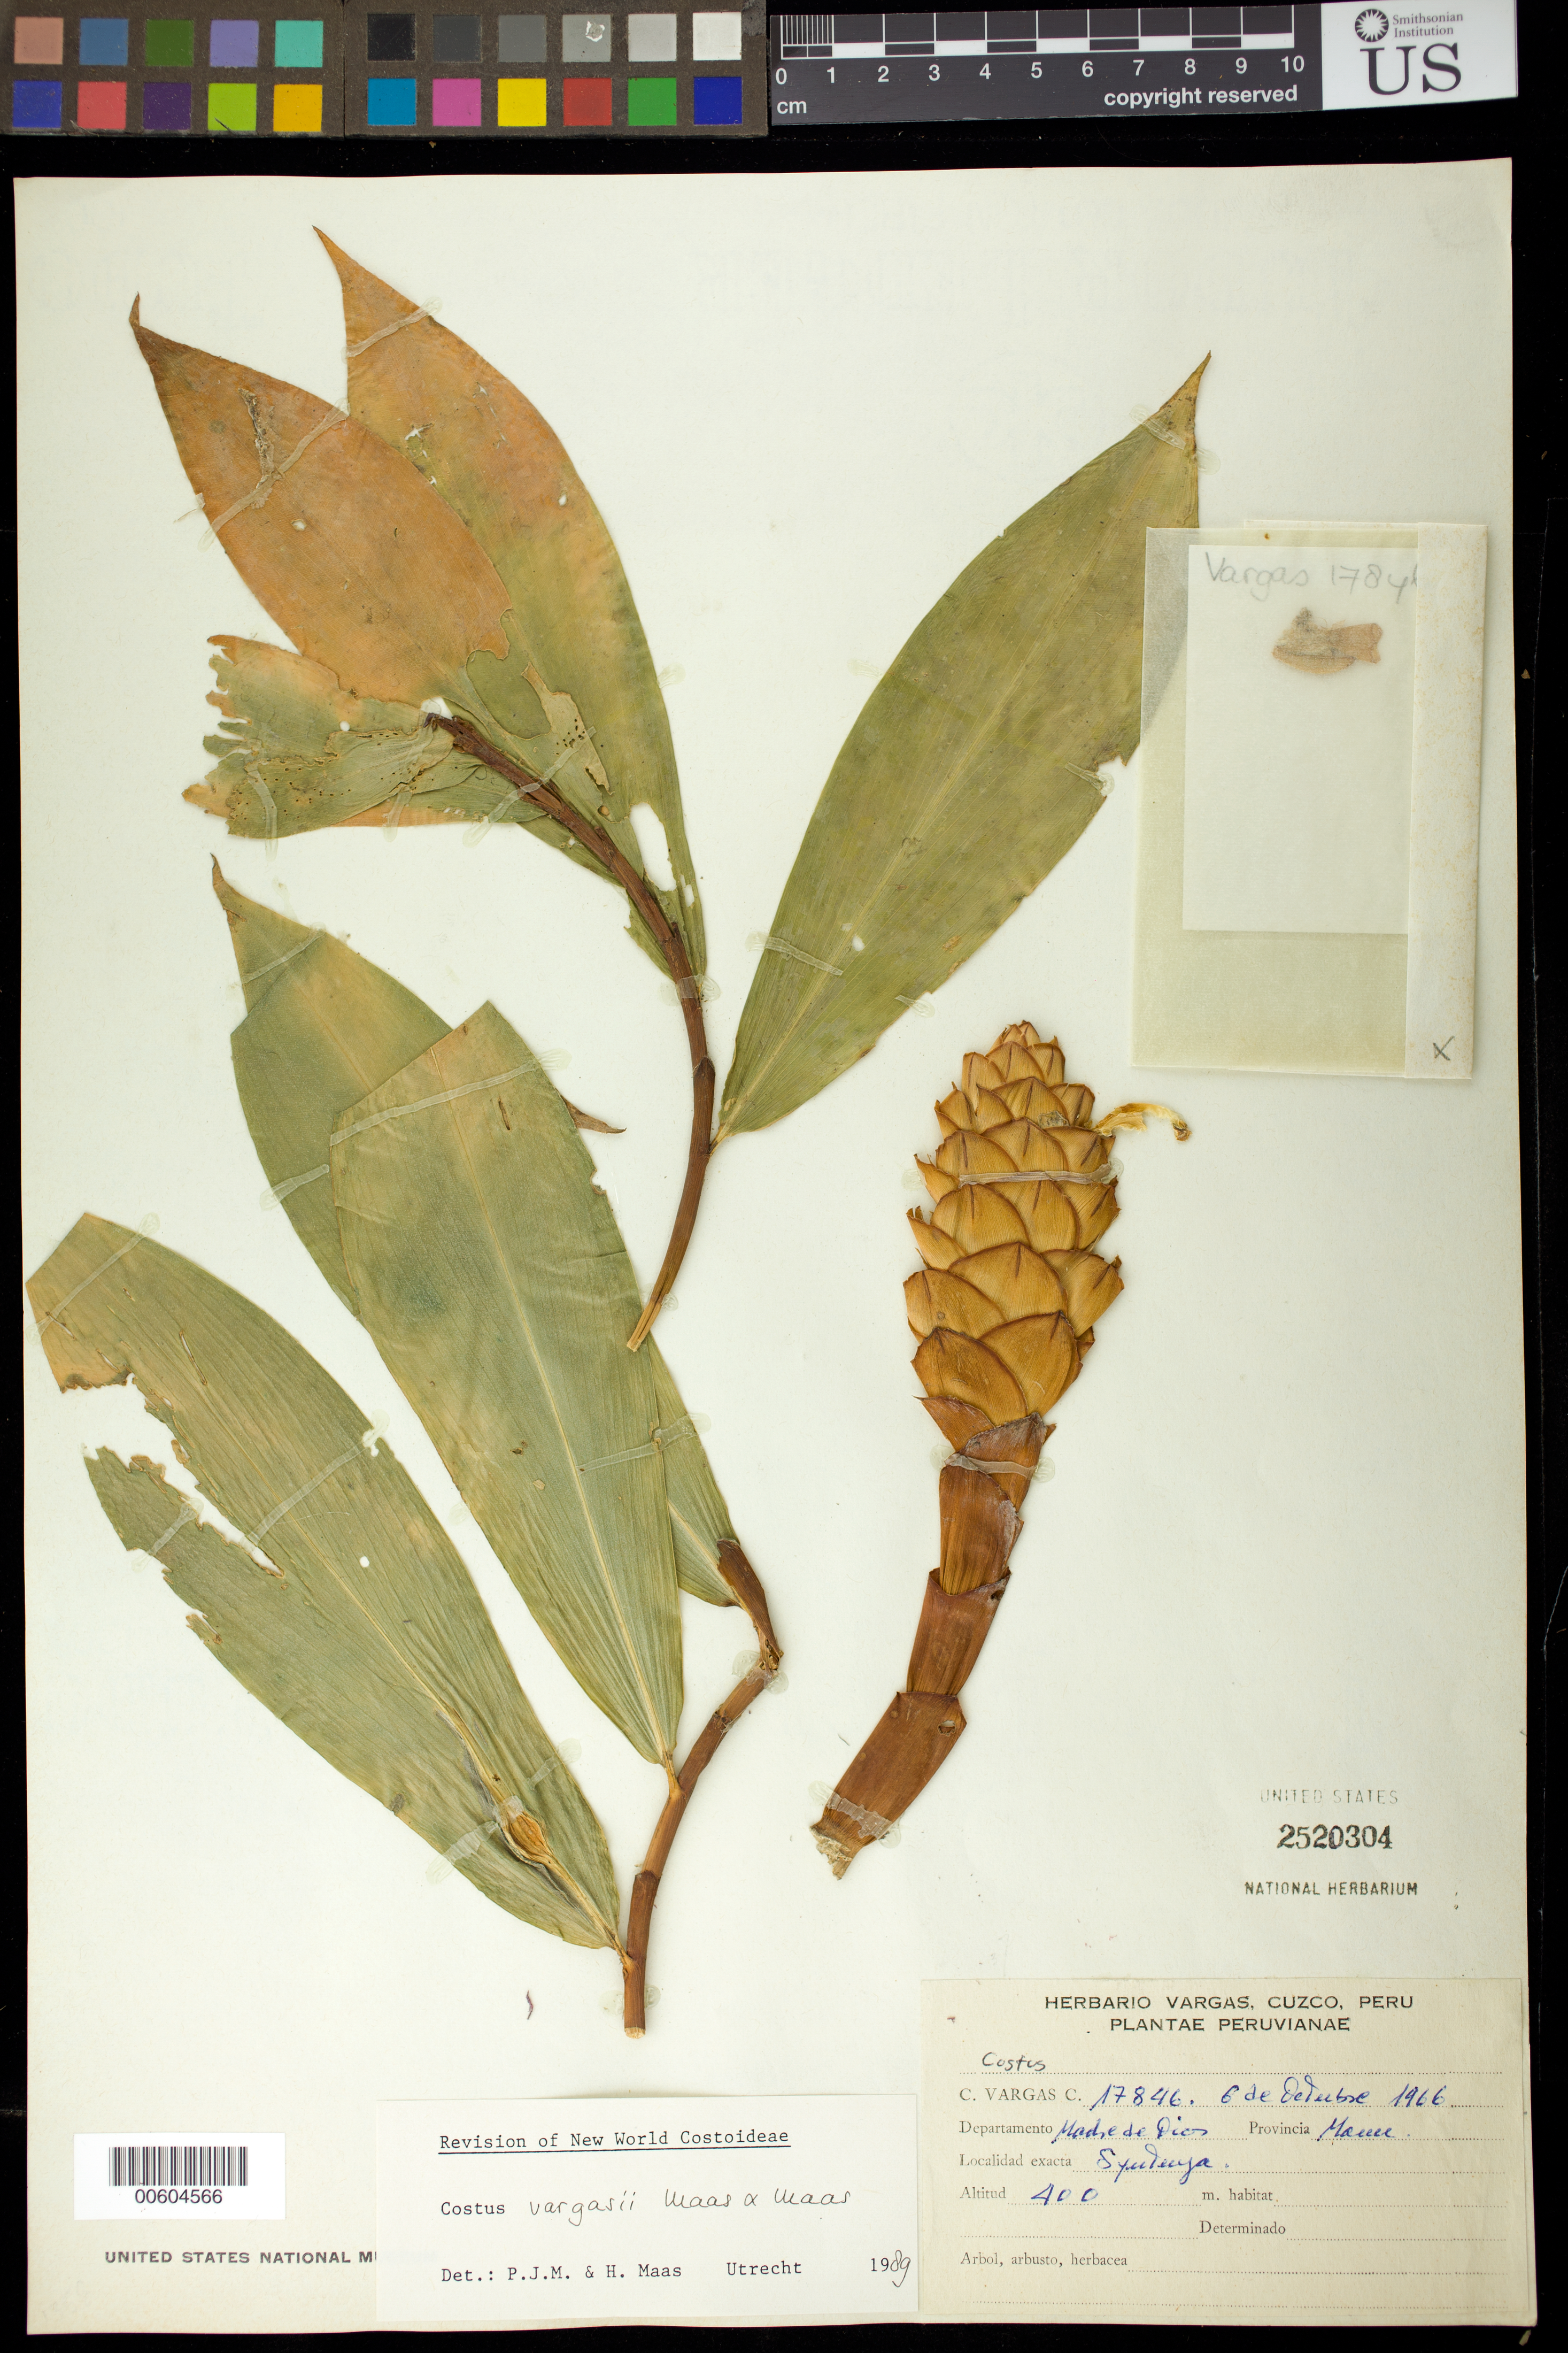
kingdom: Plantae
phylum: Tracheophyta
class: Liliopsida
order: Zingiberales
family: Costaceae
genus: Costus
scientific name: Costus vargasii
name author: Maas & H. Maas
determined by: Maas, P. J.; Maas van de Kamer, H.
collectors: C. Vargas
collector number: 17846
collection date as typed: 06 Oct 1966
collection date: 1966-10-06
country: Peru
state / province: Madre de Dios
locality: Manu, Syutuya.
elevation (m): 400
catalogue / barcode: US 2520304